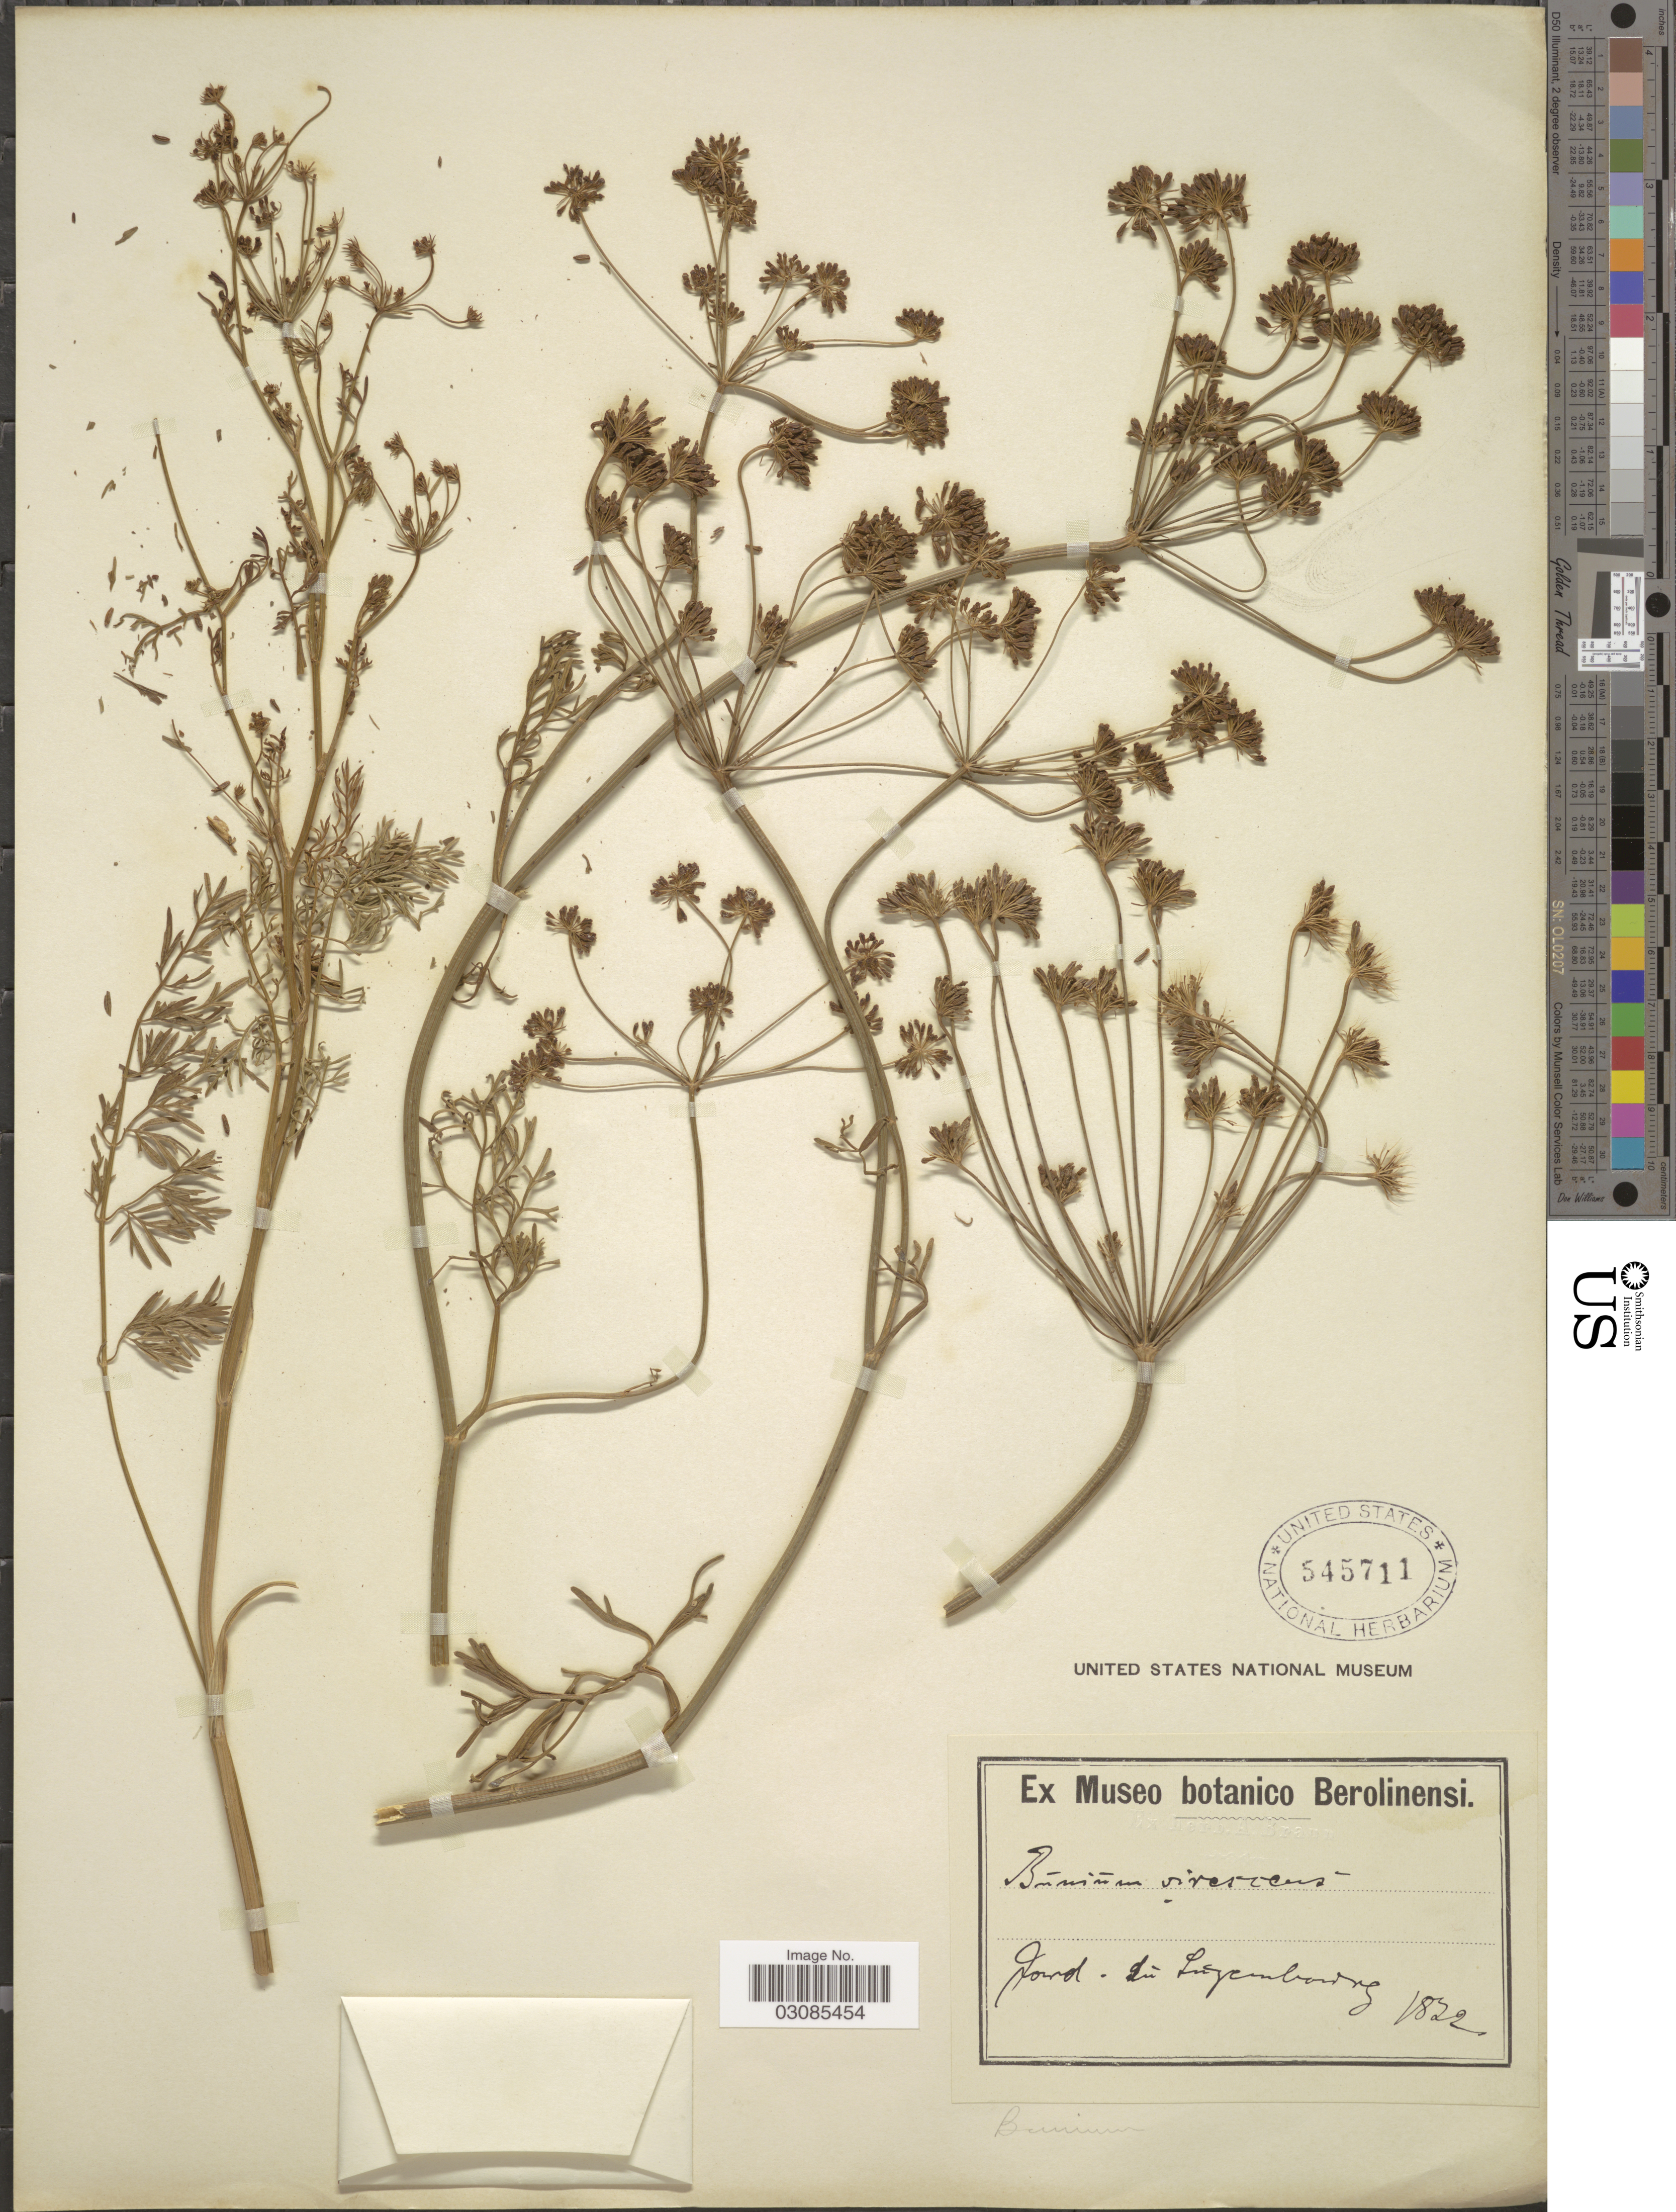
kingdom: Plantae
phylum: Tracheophyta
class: Magnoliopsida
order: Apiales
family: Apiaceae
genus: Bunium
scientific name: Bunium virescens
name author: DC.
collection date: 1822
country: Luxembourg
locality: Ford dú Luxembourg.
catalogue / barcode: US 545711